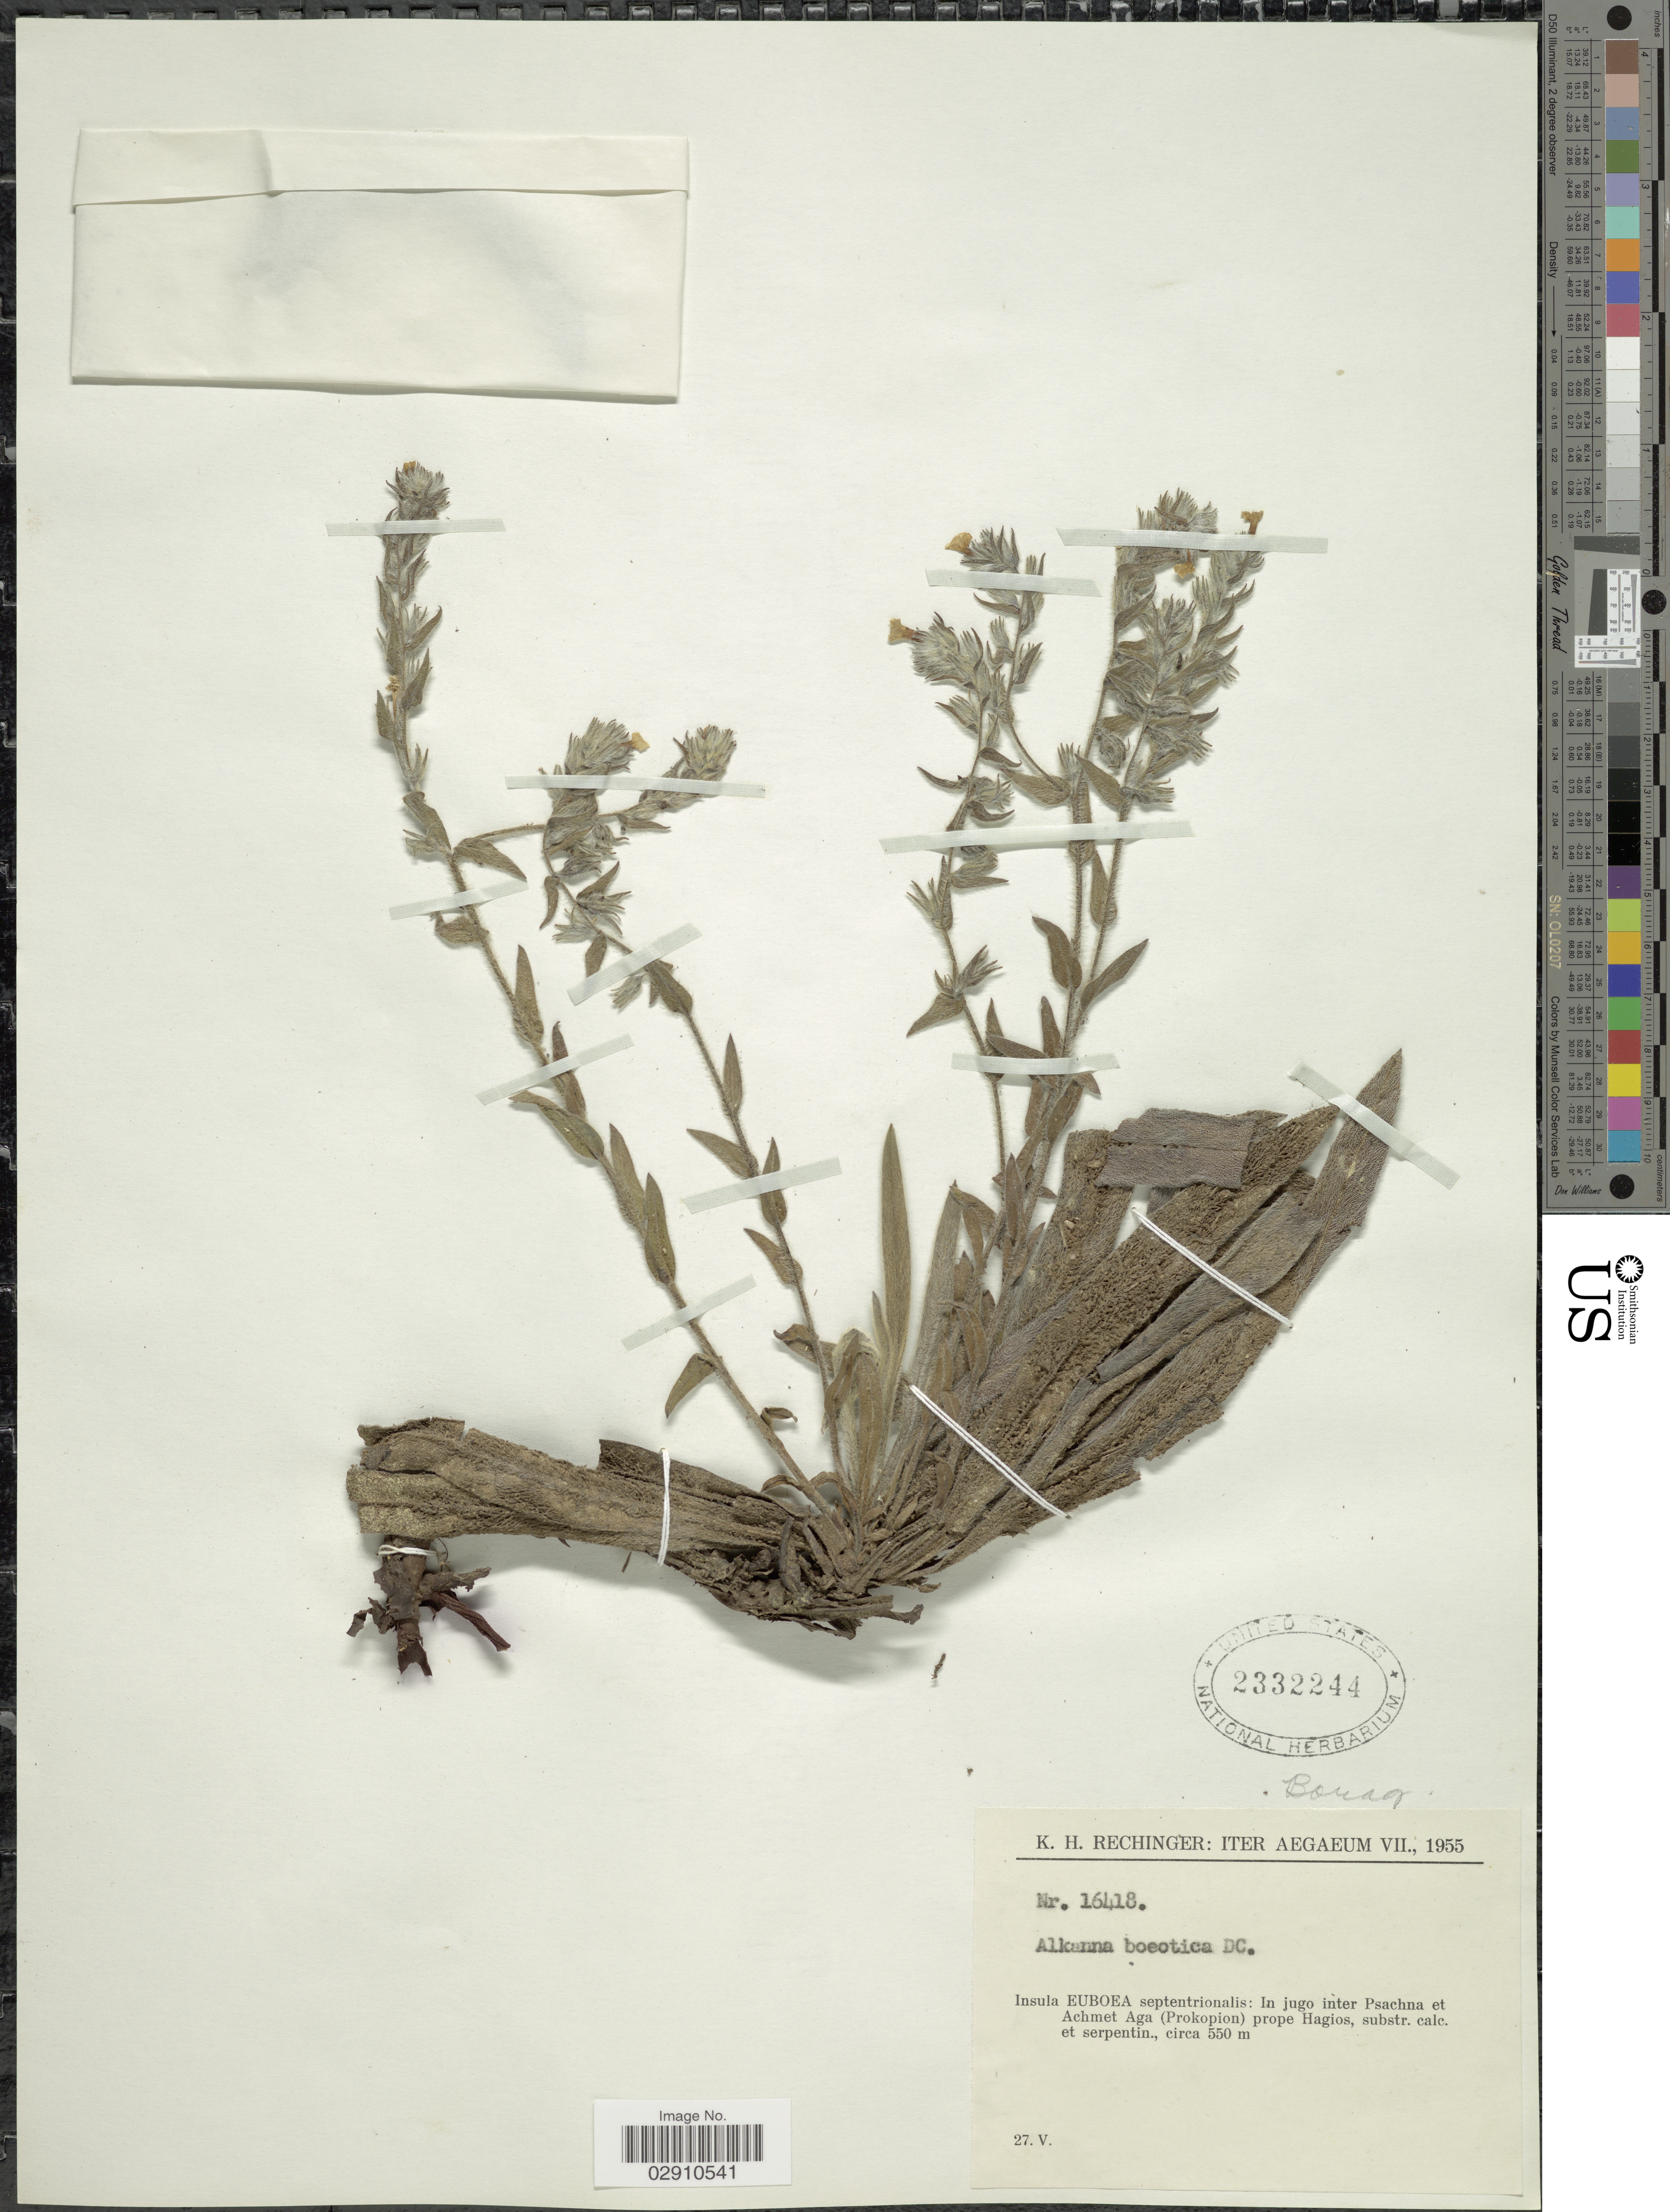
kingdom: Plantae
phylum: Tracheophyta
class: Magnoliopsida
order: Boraginales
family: Boraginaceae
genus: Alkanna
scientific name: Alkanna baeotica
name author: A. DC.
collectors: K. H. Rechinger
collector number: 16418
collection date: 1955-05-27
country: Greece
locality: Iter Aegaeum. Insula Euboea septentrionalis: In jugo inter Psachna et Achmet Aga (Prokopion) prope Hagios, substr. calc. et serpentin.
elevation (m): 550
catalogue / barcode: US 2332244